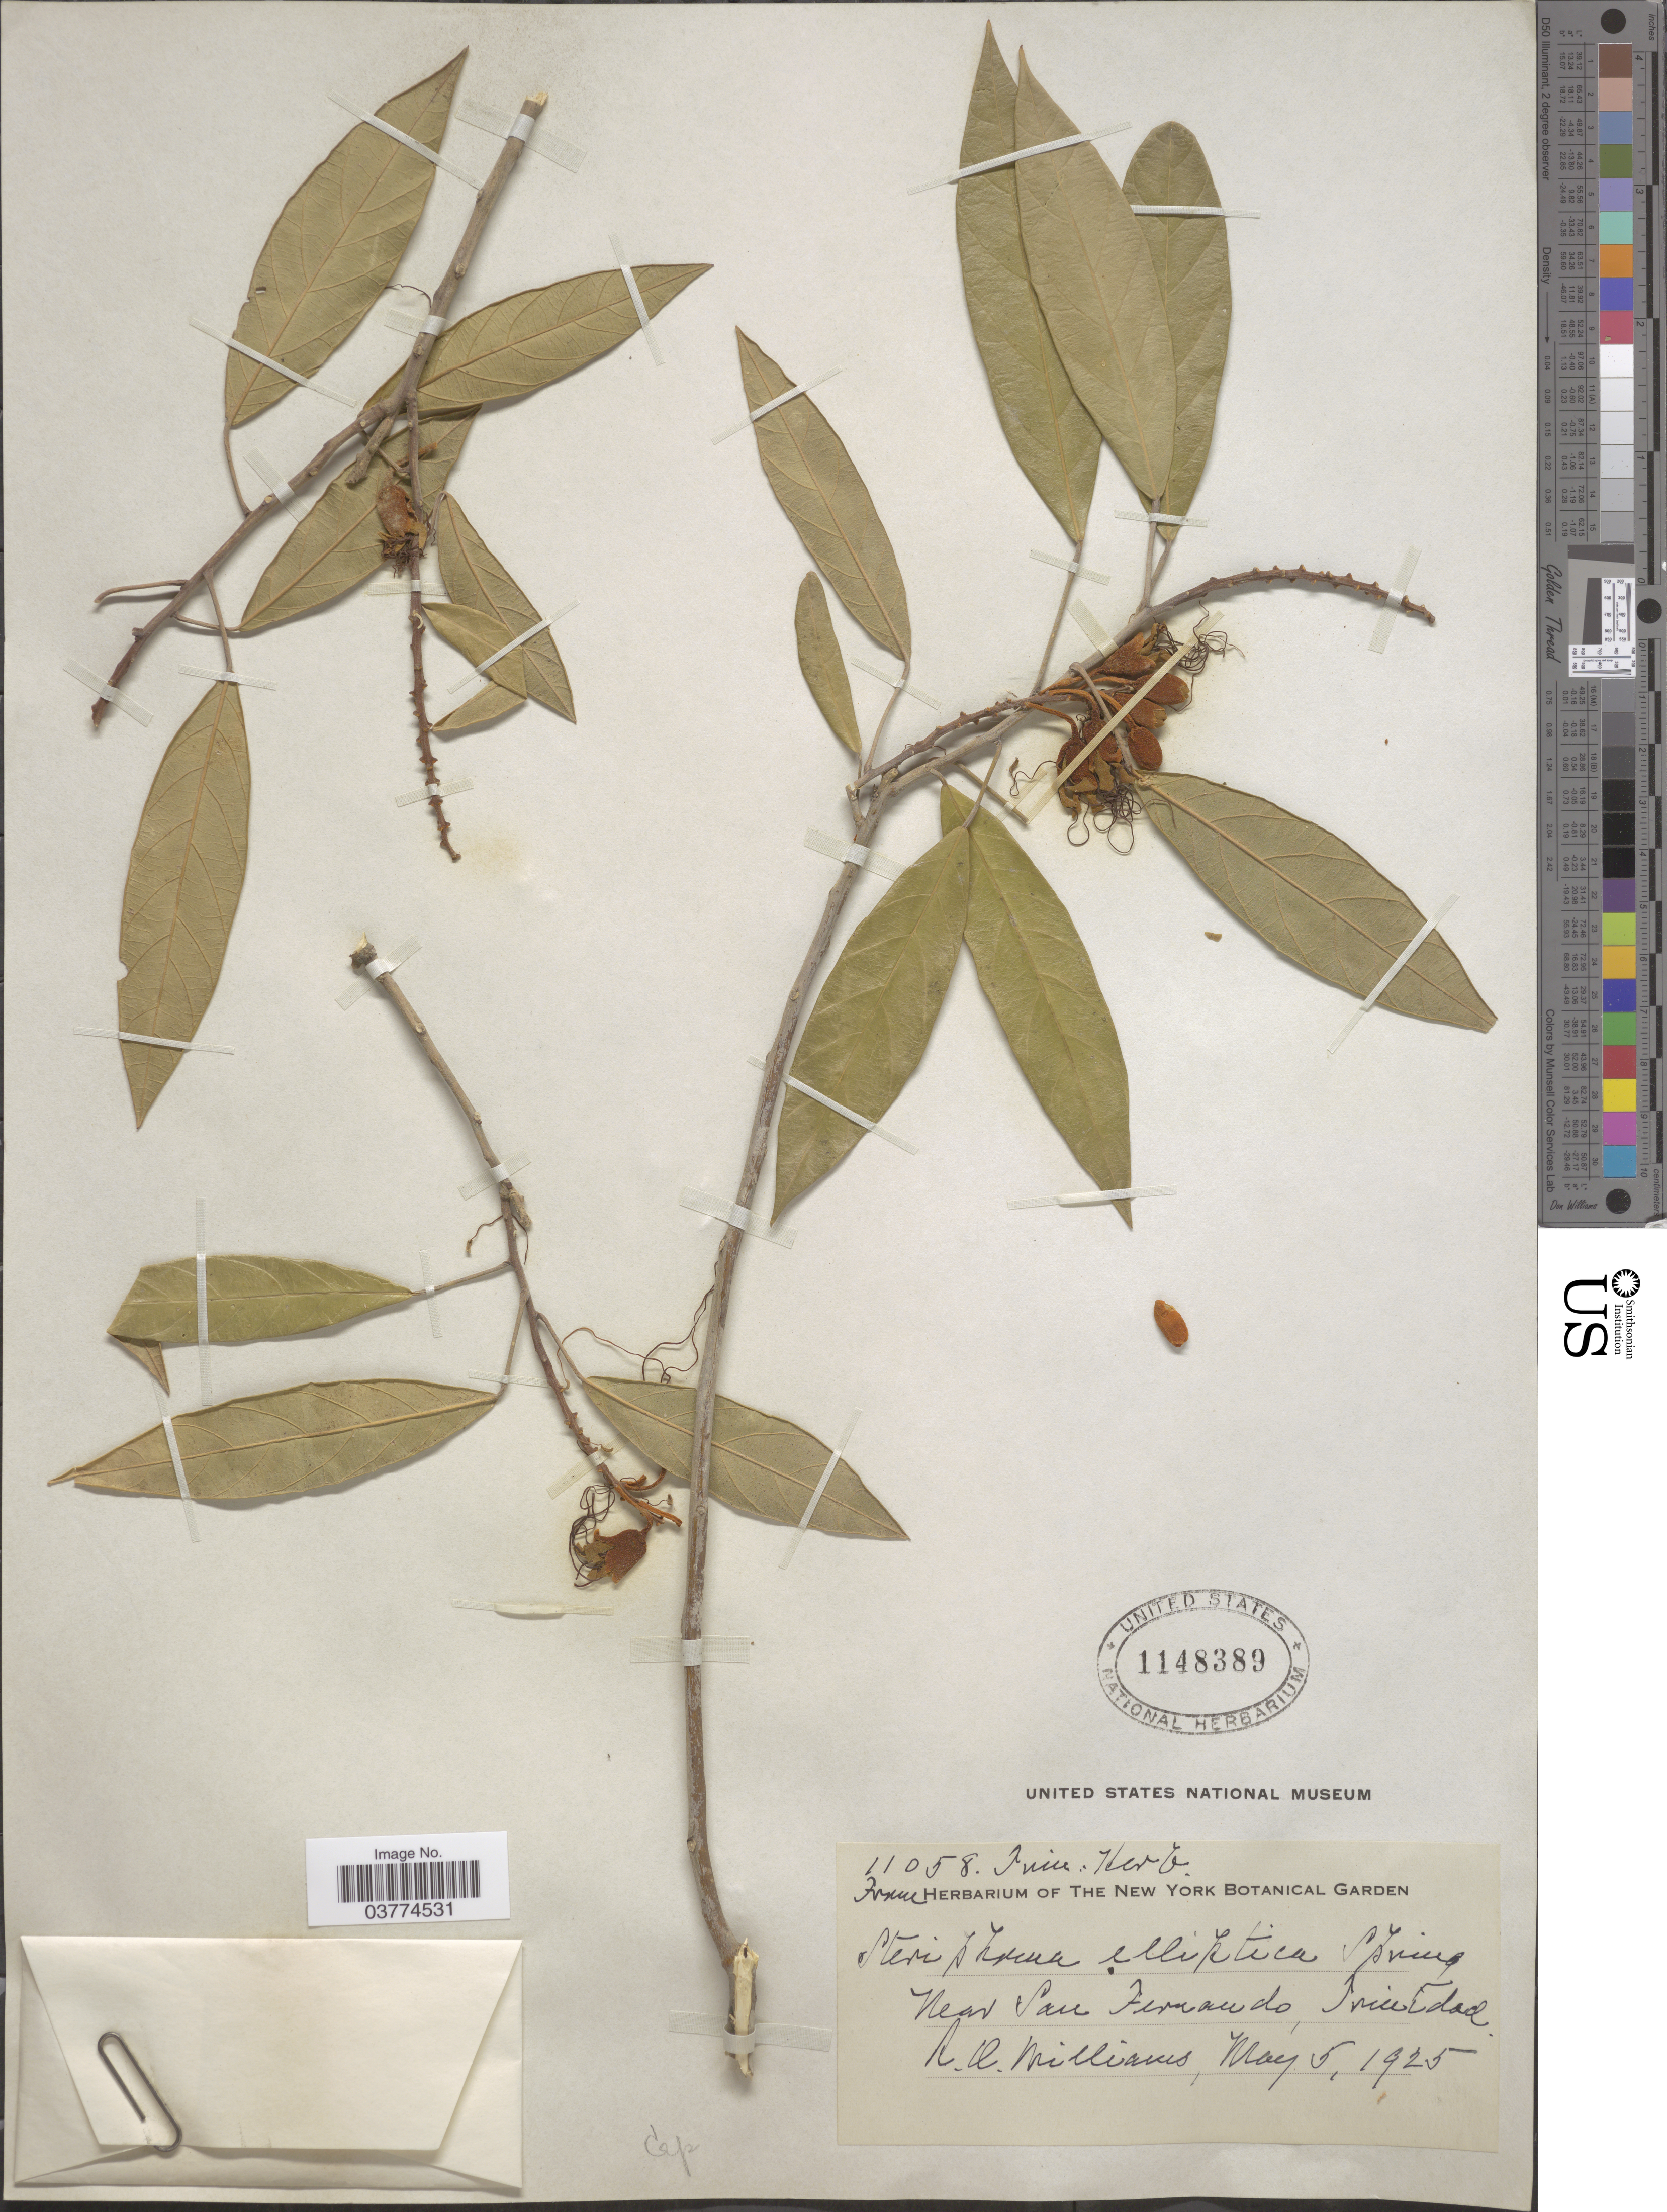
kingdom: Plantae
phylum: Tracheophyta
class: Magnoliopsida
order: Brassicales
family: Capparaceae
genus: Steriphoma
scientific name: Steriphoma ellipticum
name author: (DC.) Spreng.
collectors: R. O. Williams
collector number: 11058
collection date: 1925-05-05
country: Trinidad and Tobago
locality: Near San Fernando, Trinidad.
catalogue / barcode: US 1148389